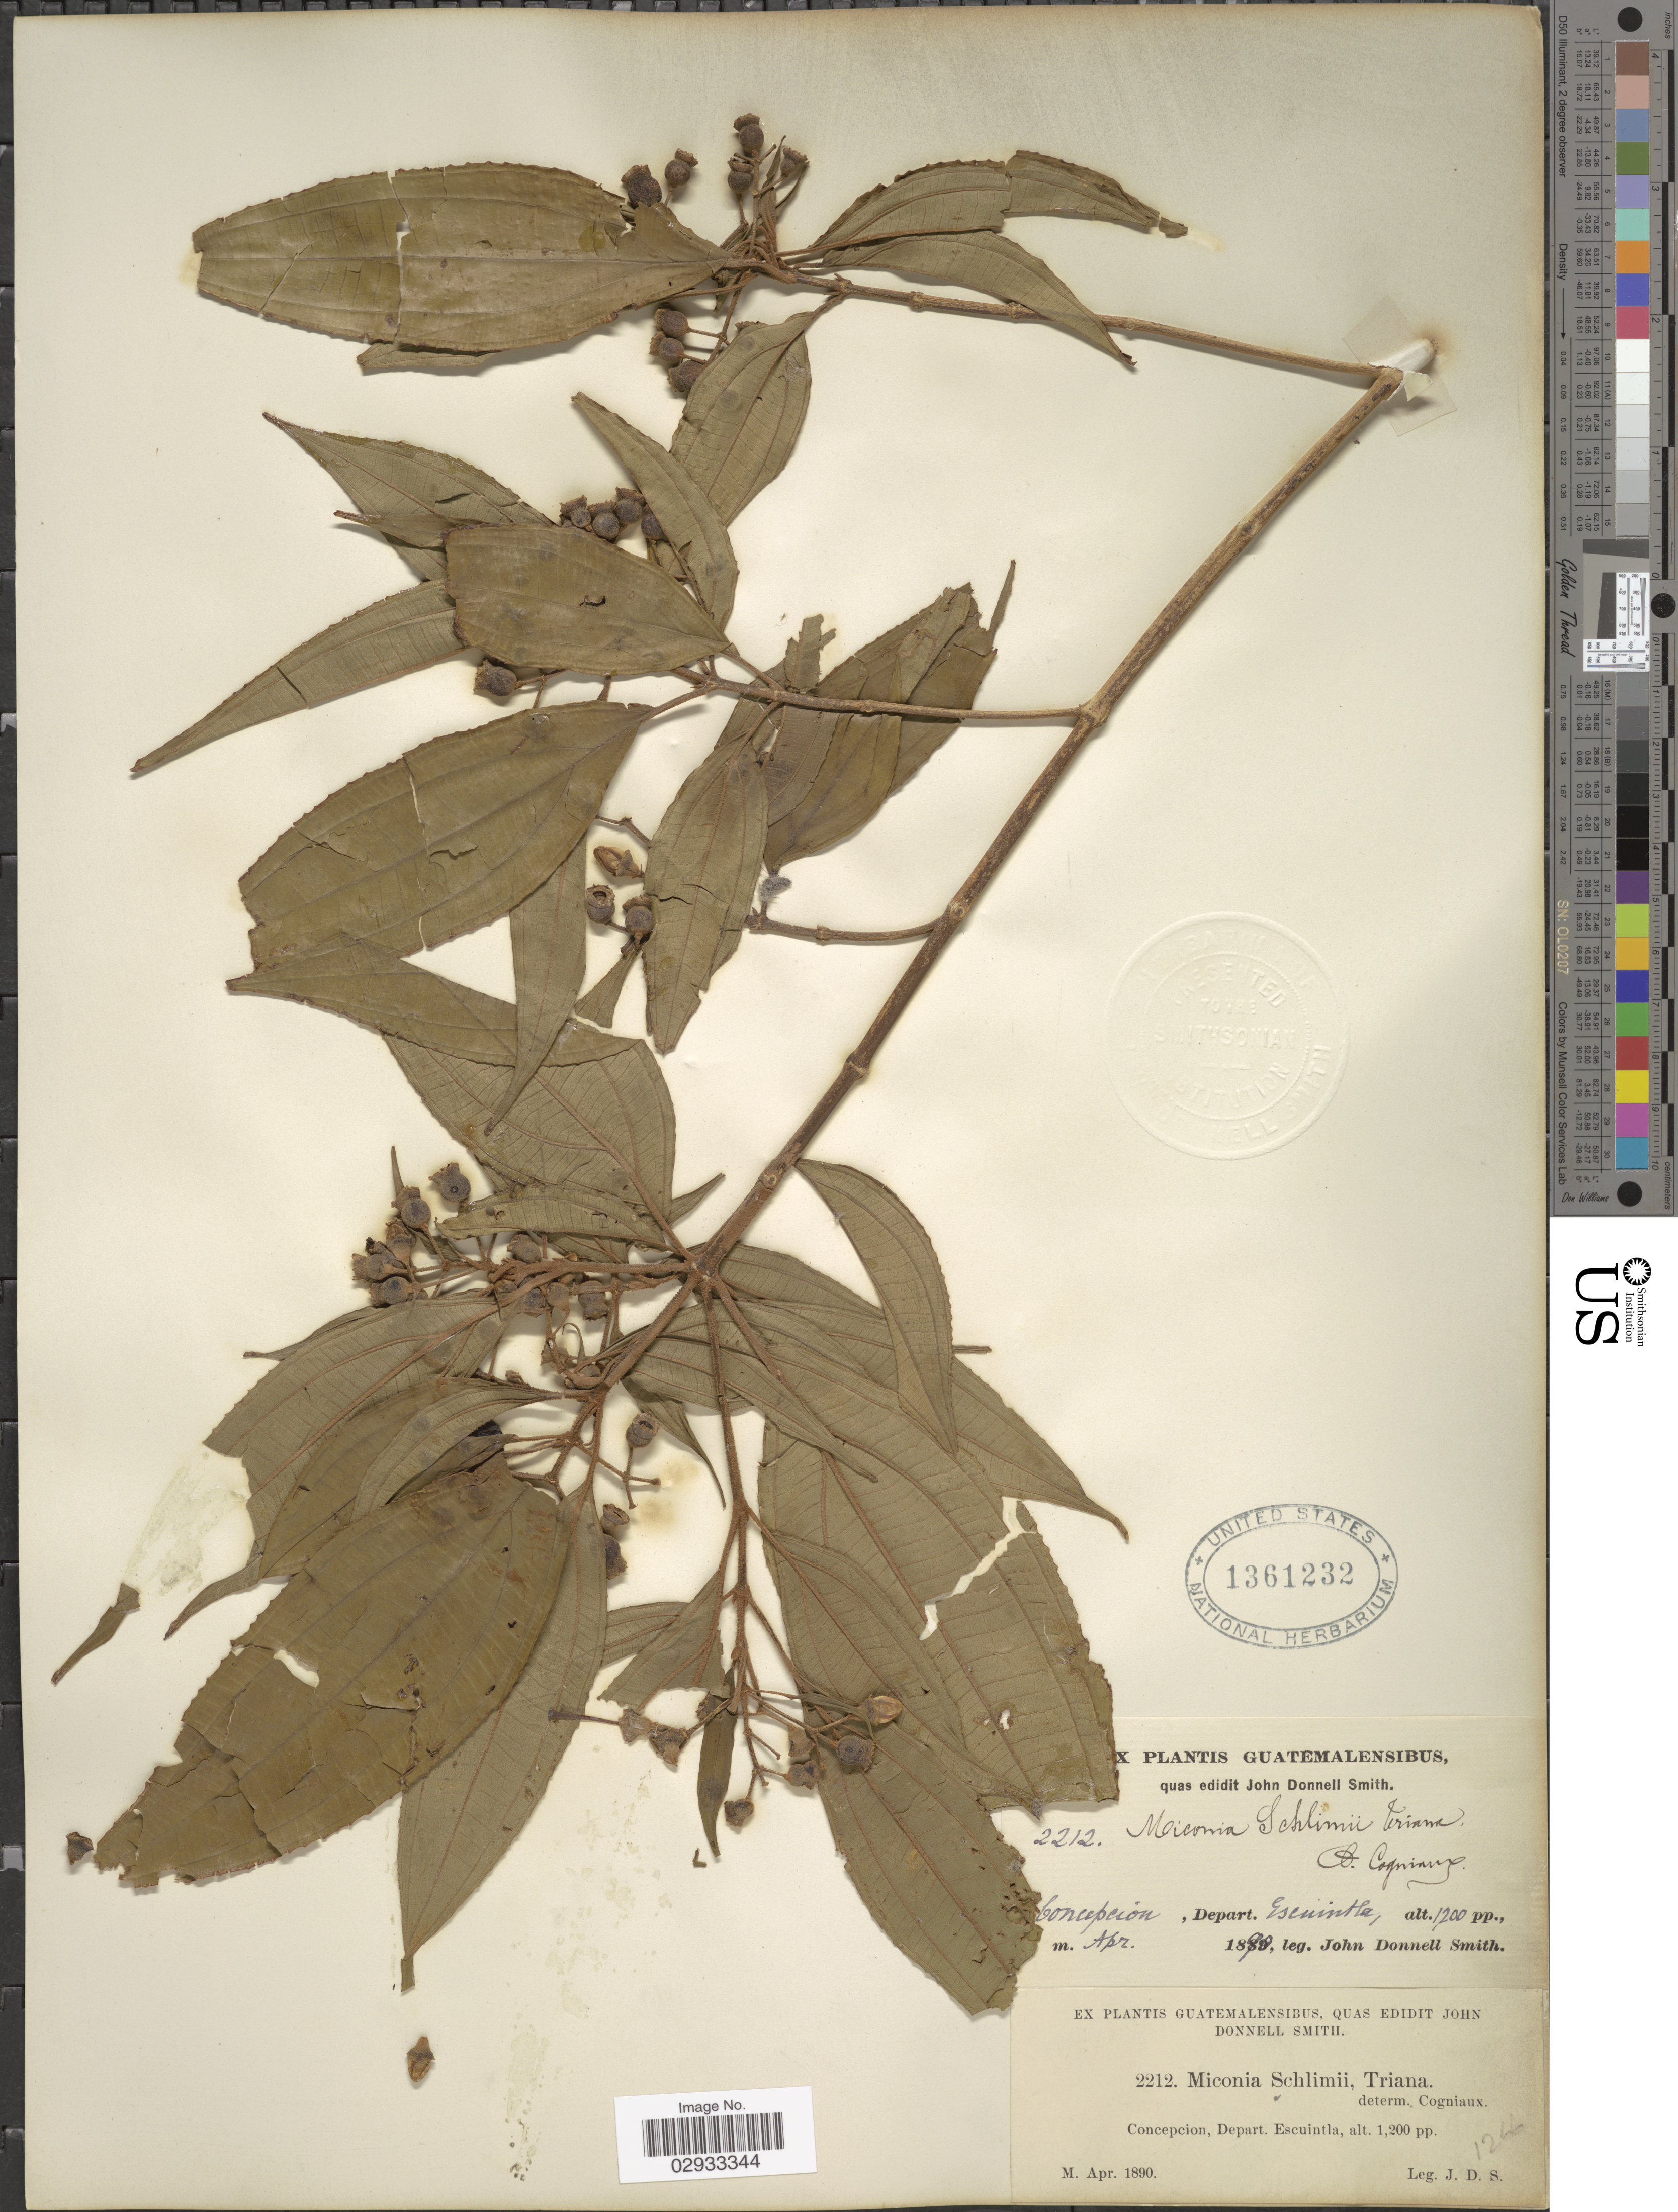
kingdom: Plantae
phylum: Tracheophyta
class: Magnoliopsida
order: Myrtales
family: Melastomataceae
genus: Miconia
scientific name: Miconia schlimii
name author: Triana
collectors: J. Donnell Smith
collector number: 2212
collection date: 1890-04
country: Guatemala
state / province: Escuintla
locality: Concepcion, Depart. Escuintla.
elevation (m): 366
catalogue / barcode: US 1361232